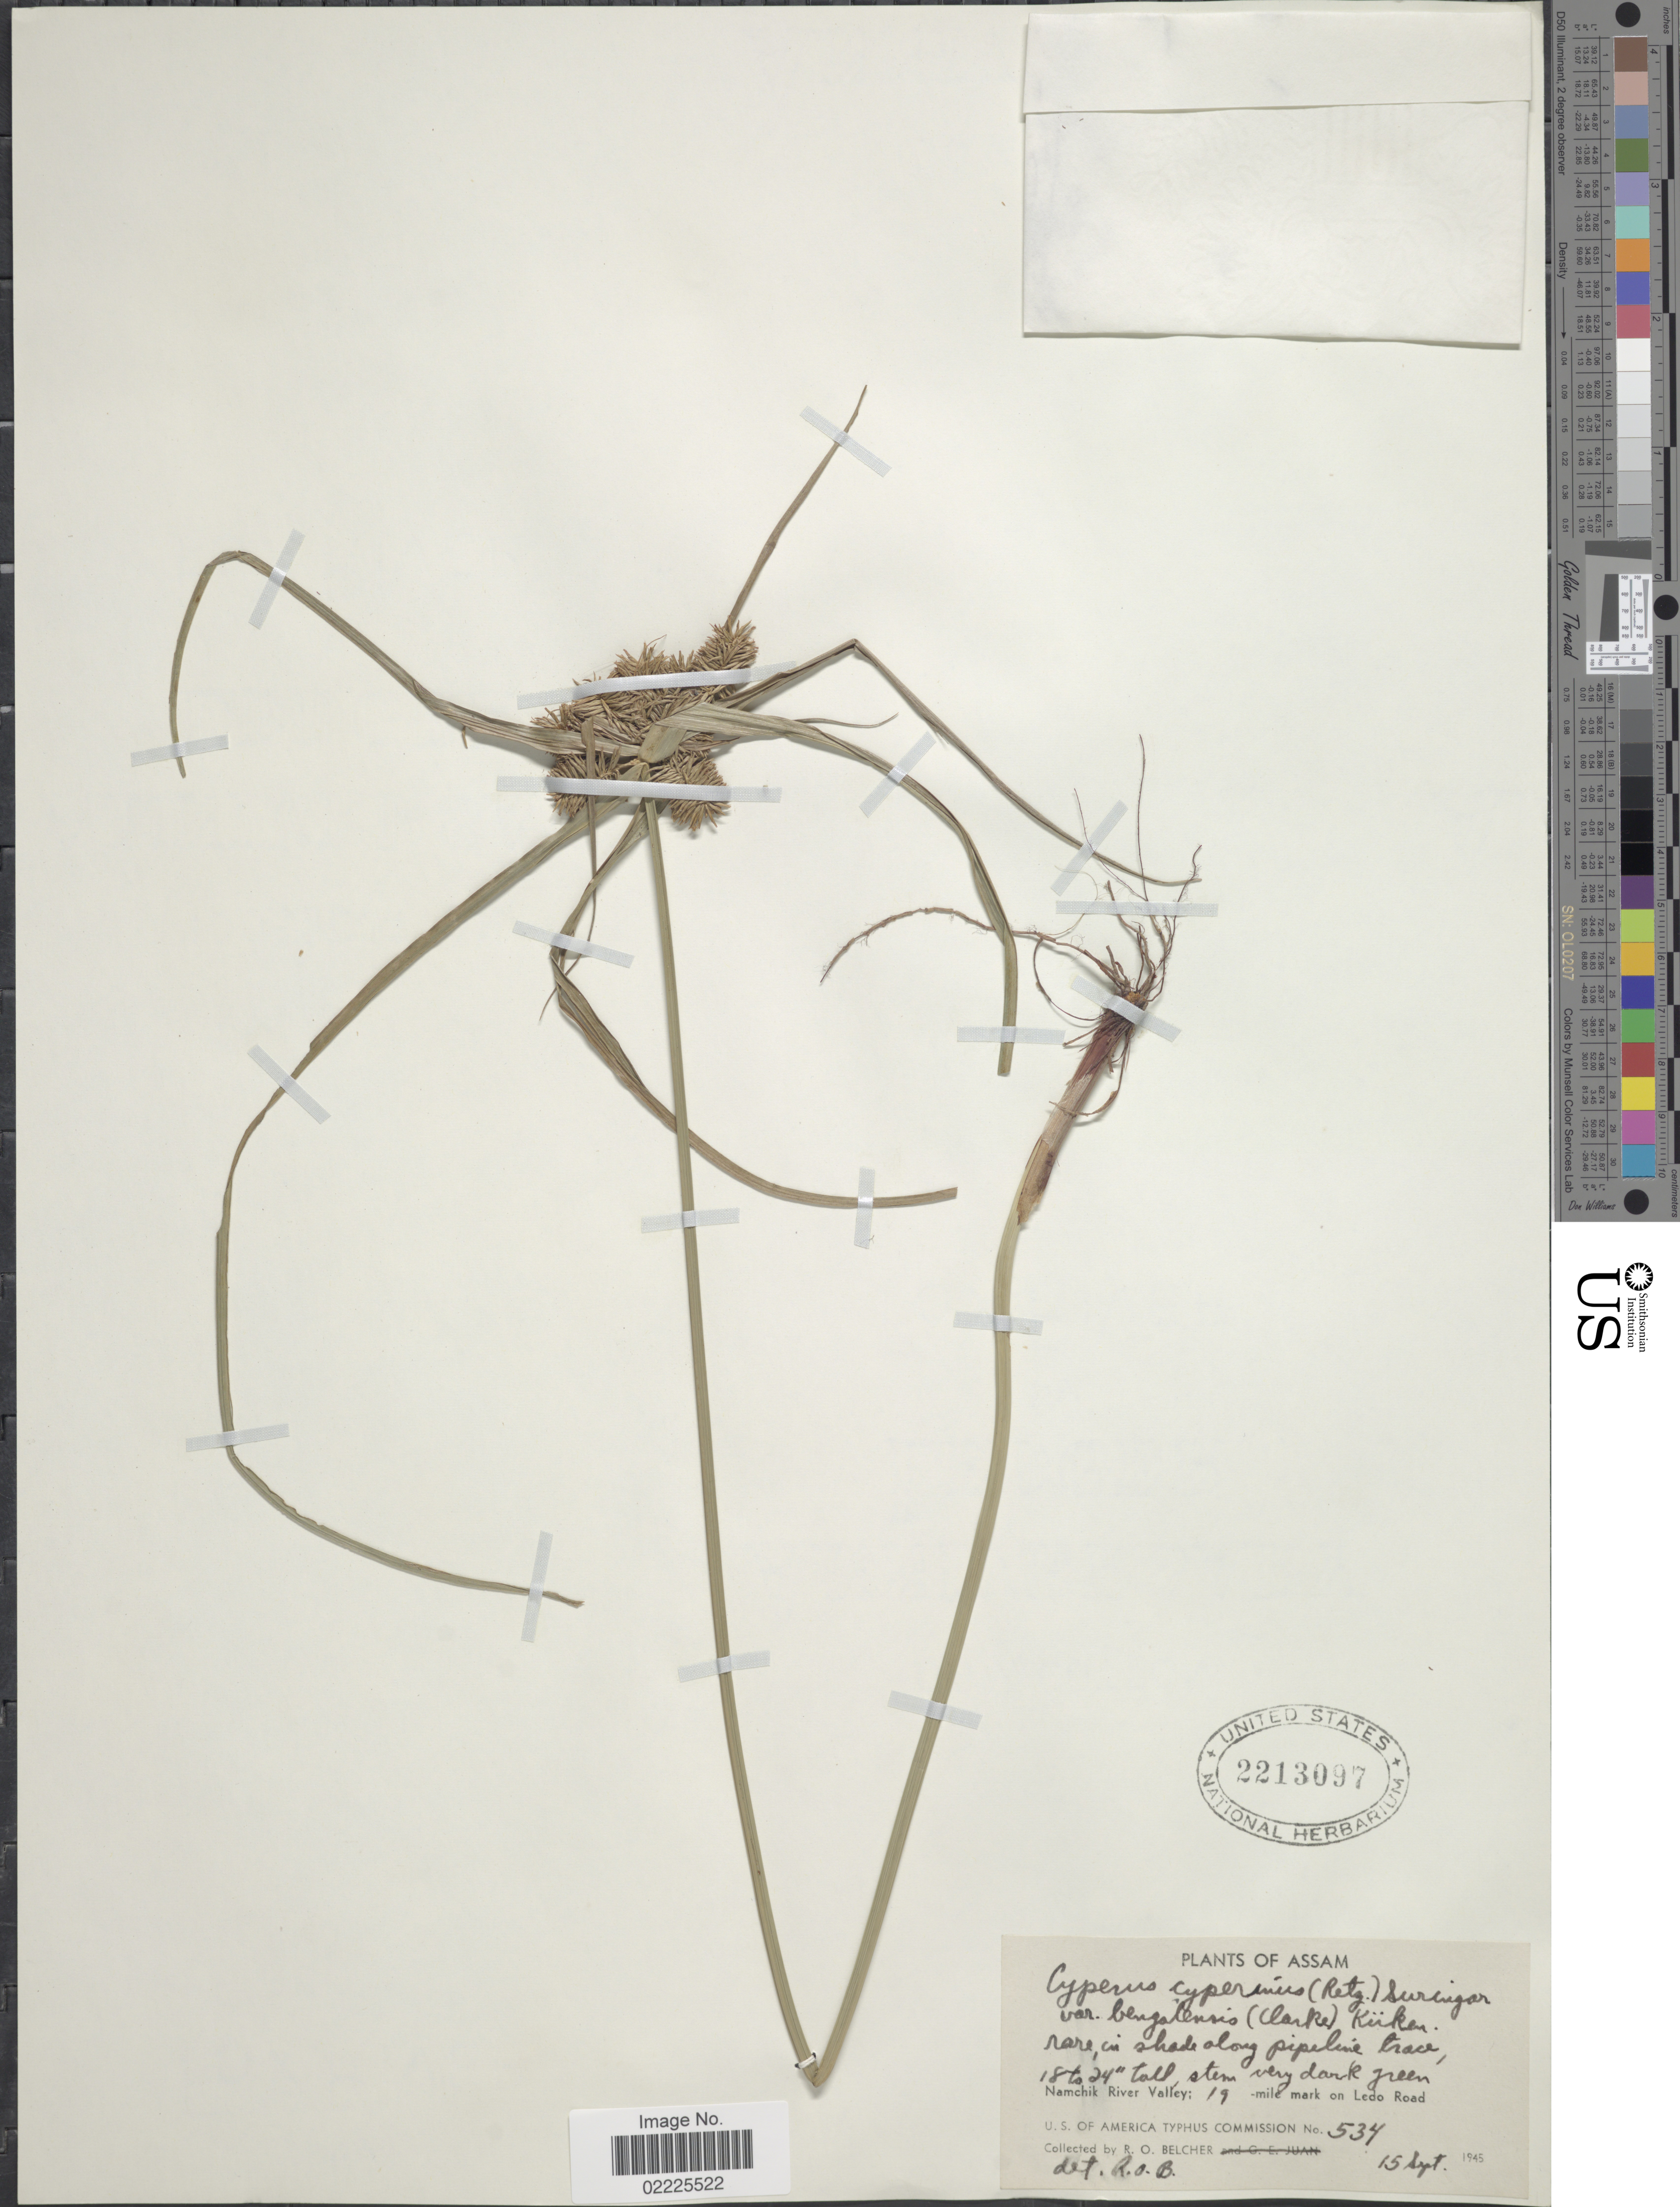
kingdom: Plantae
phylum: Tracheophyta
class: Liliopsida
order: Poales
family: Cyperaceae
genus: Cyperus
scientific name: Cyperus cyperinus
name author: (Retz.) Valck. Sur.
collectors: R. Belcher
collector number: U.S. America Typhus Commission 534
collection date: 1945-09-15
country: India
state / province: Assam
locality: Rare, in shade along pipeline trace, Namchik River Valley; 19 -mile mark on Ledo Road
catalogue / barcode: US 2213097